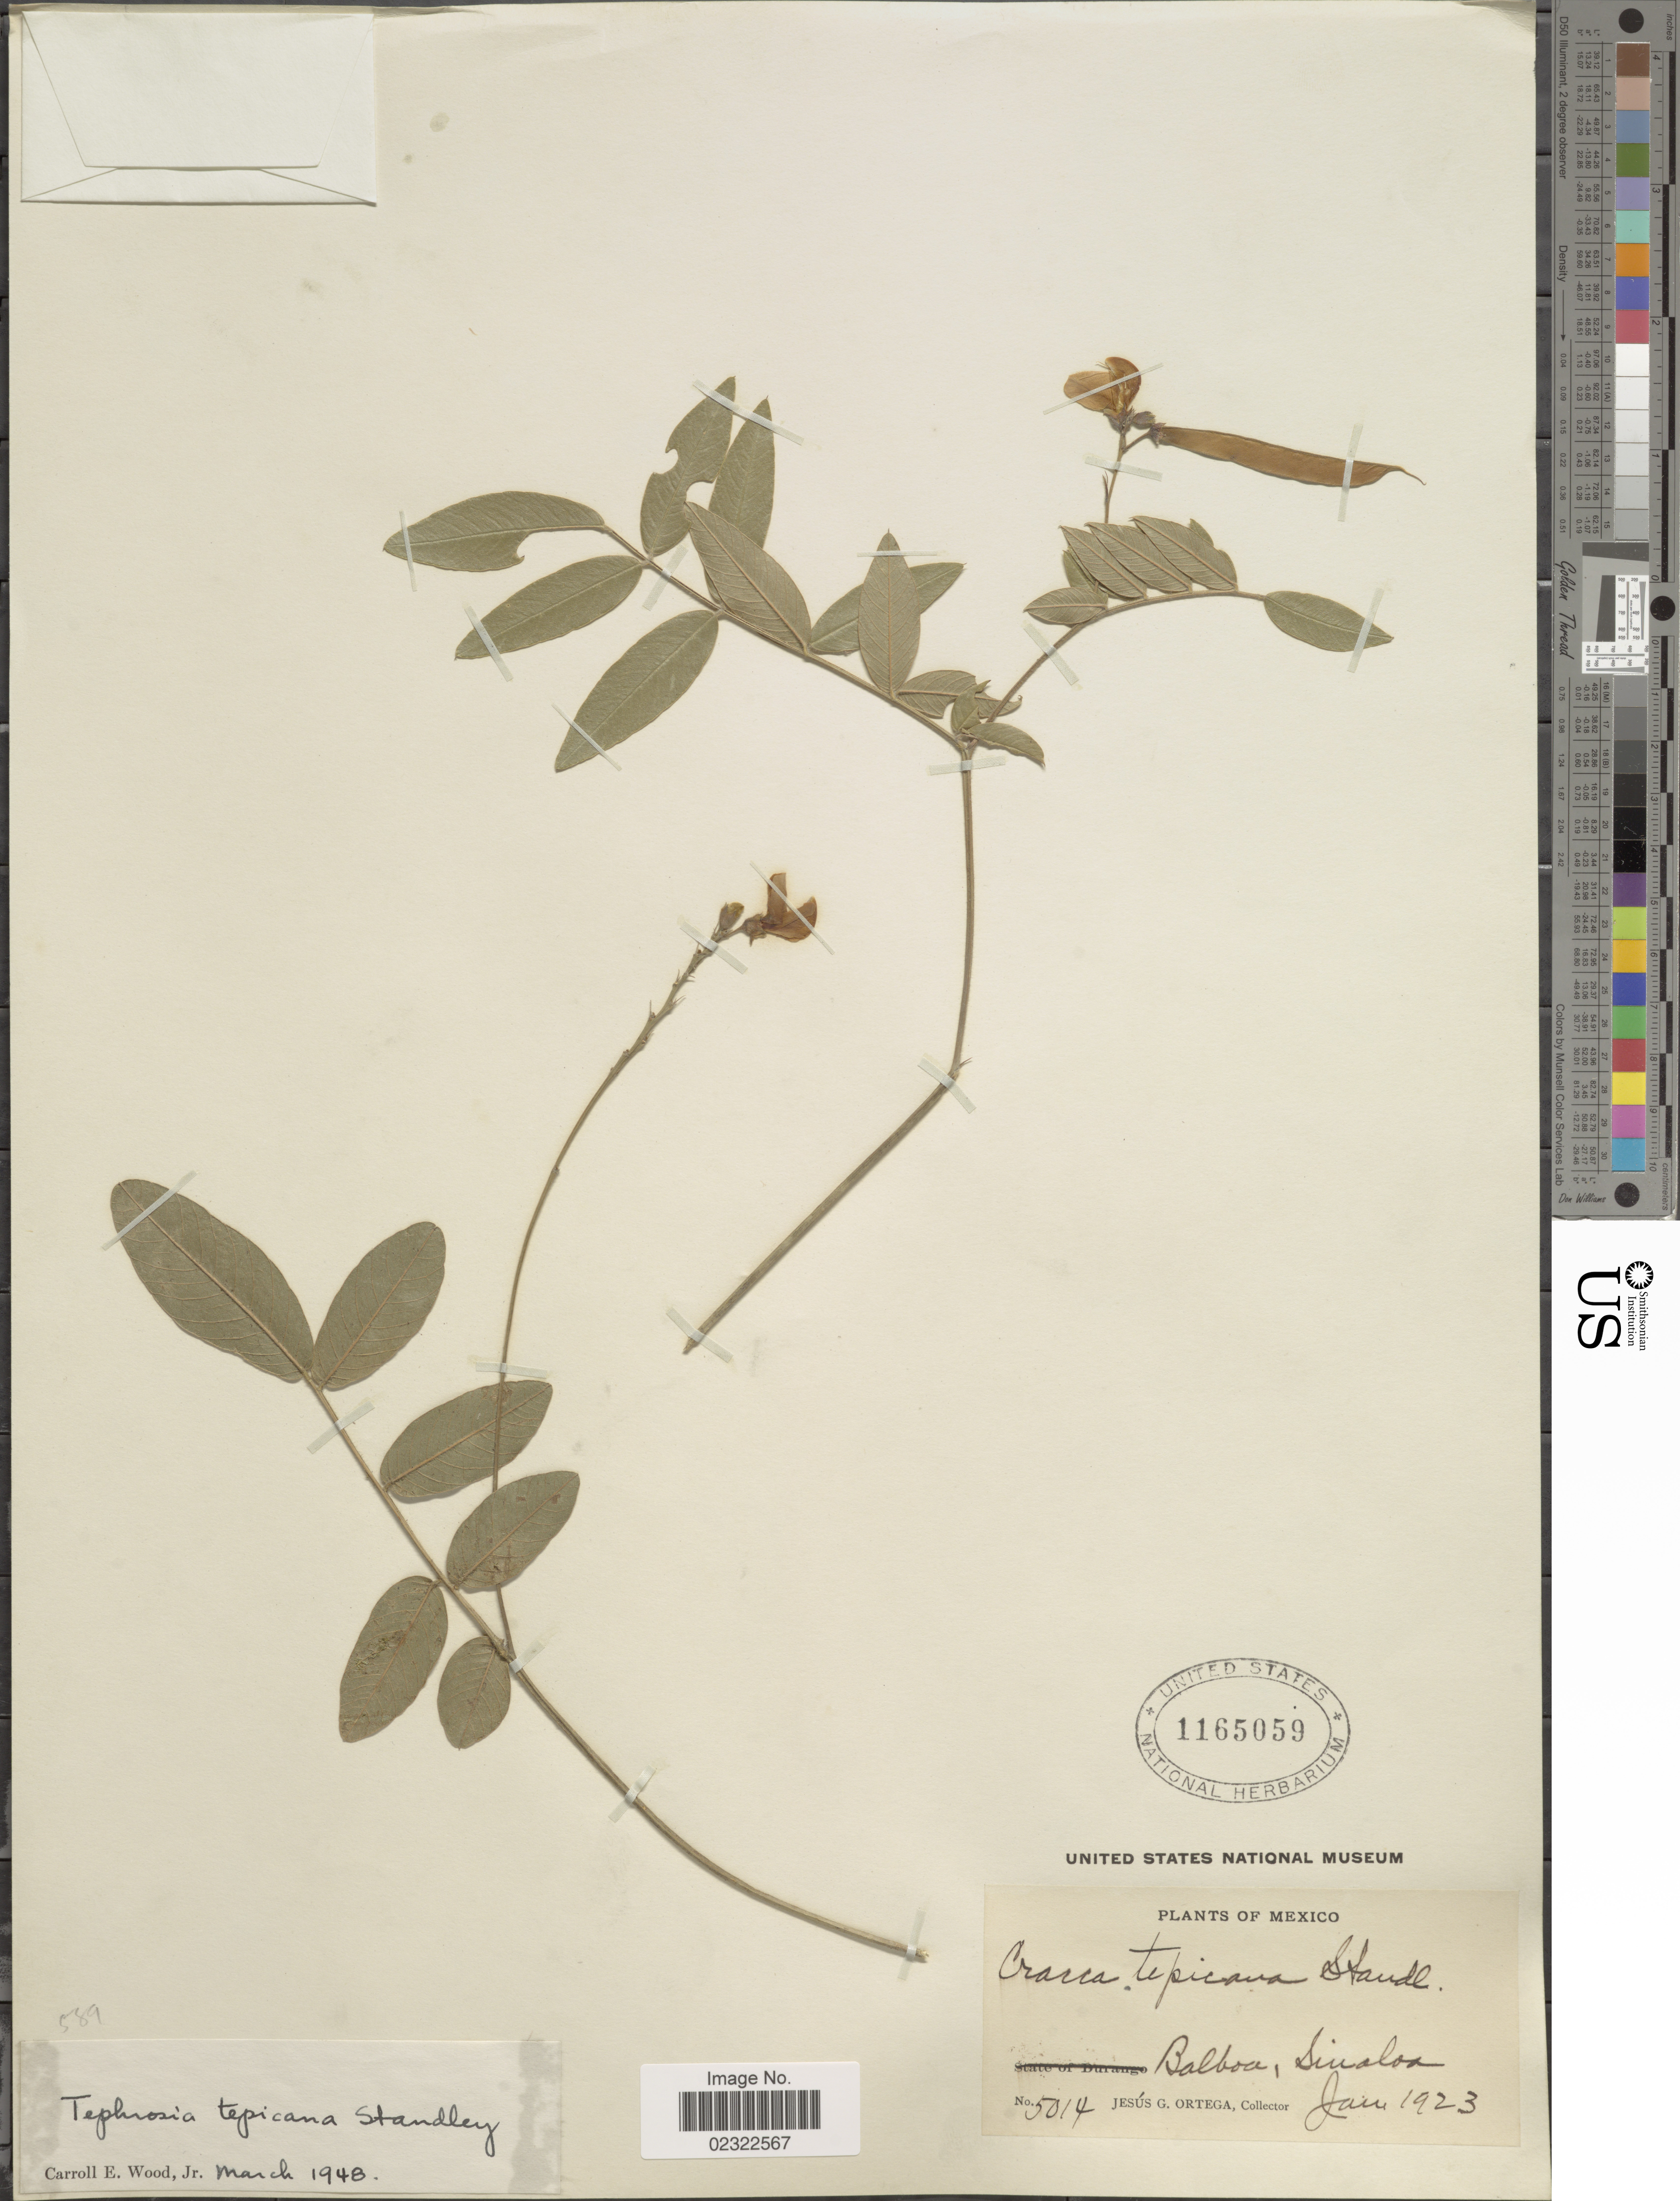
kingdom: Plantae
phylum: Tracheophyta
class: Magnoliopsida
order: Fabales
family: Fabaceae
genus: Tephrosia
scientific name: Tephrosia tepicana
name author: (Standl.) Standl.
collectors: J. Ortega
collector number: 5014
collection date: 1923-01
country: Mexico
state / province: Sinaloa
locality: Balboa, Sinaloa.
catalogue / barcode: US 1165059